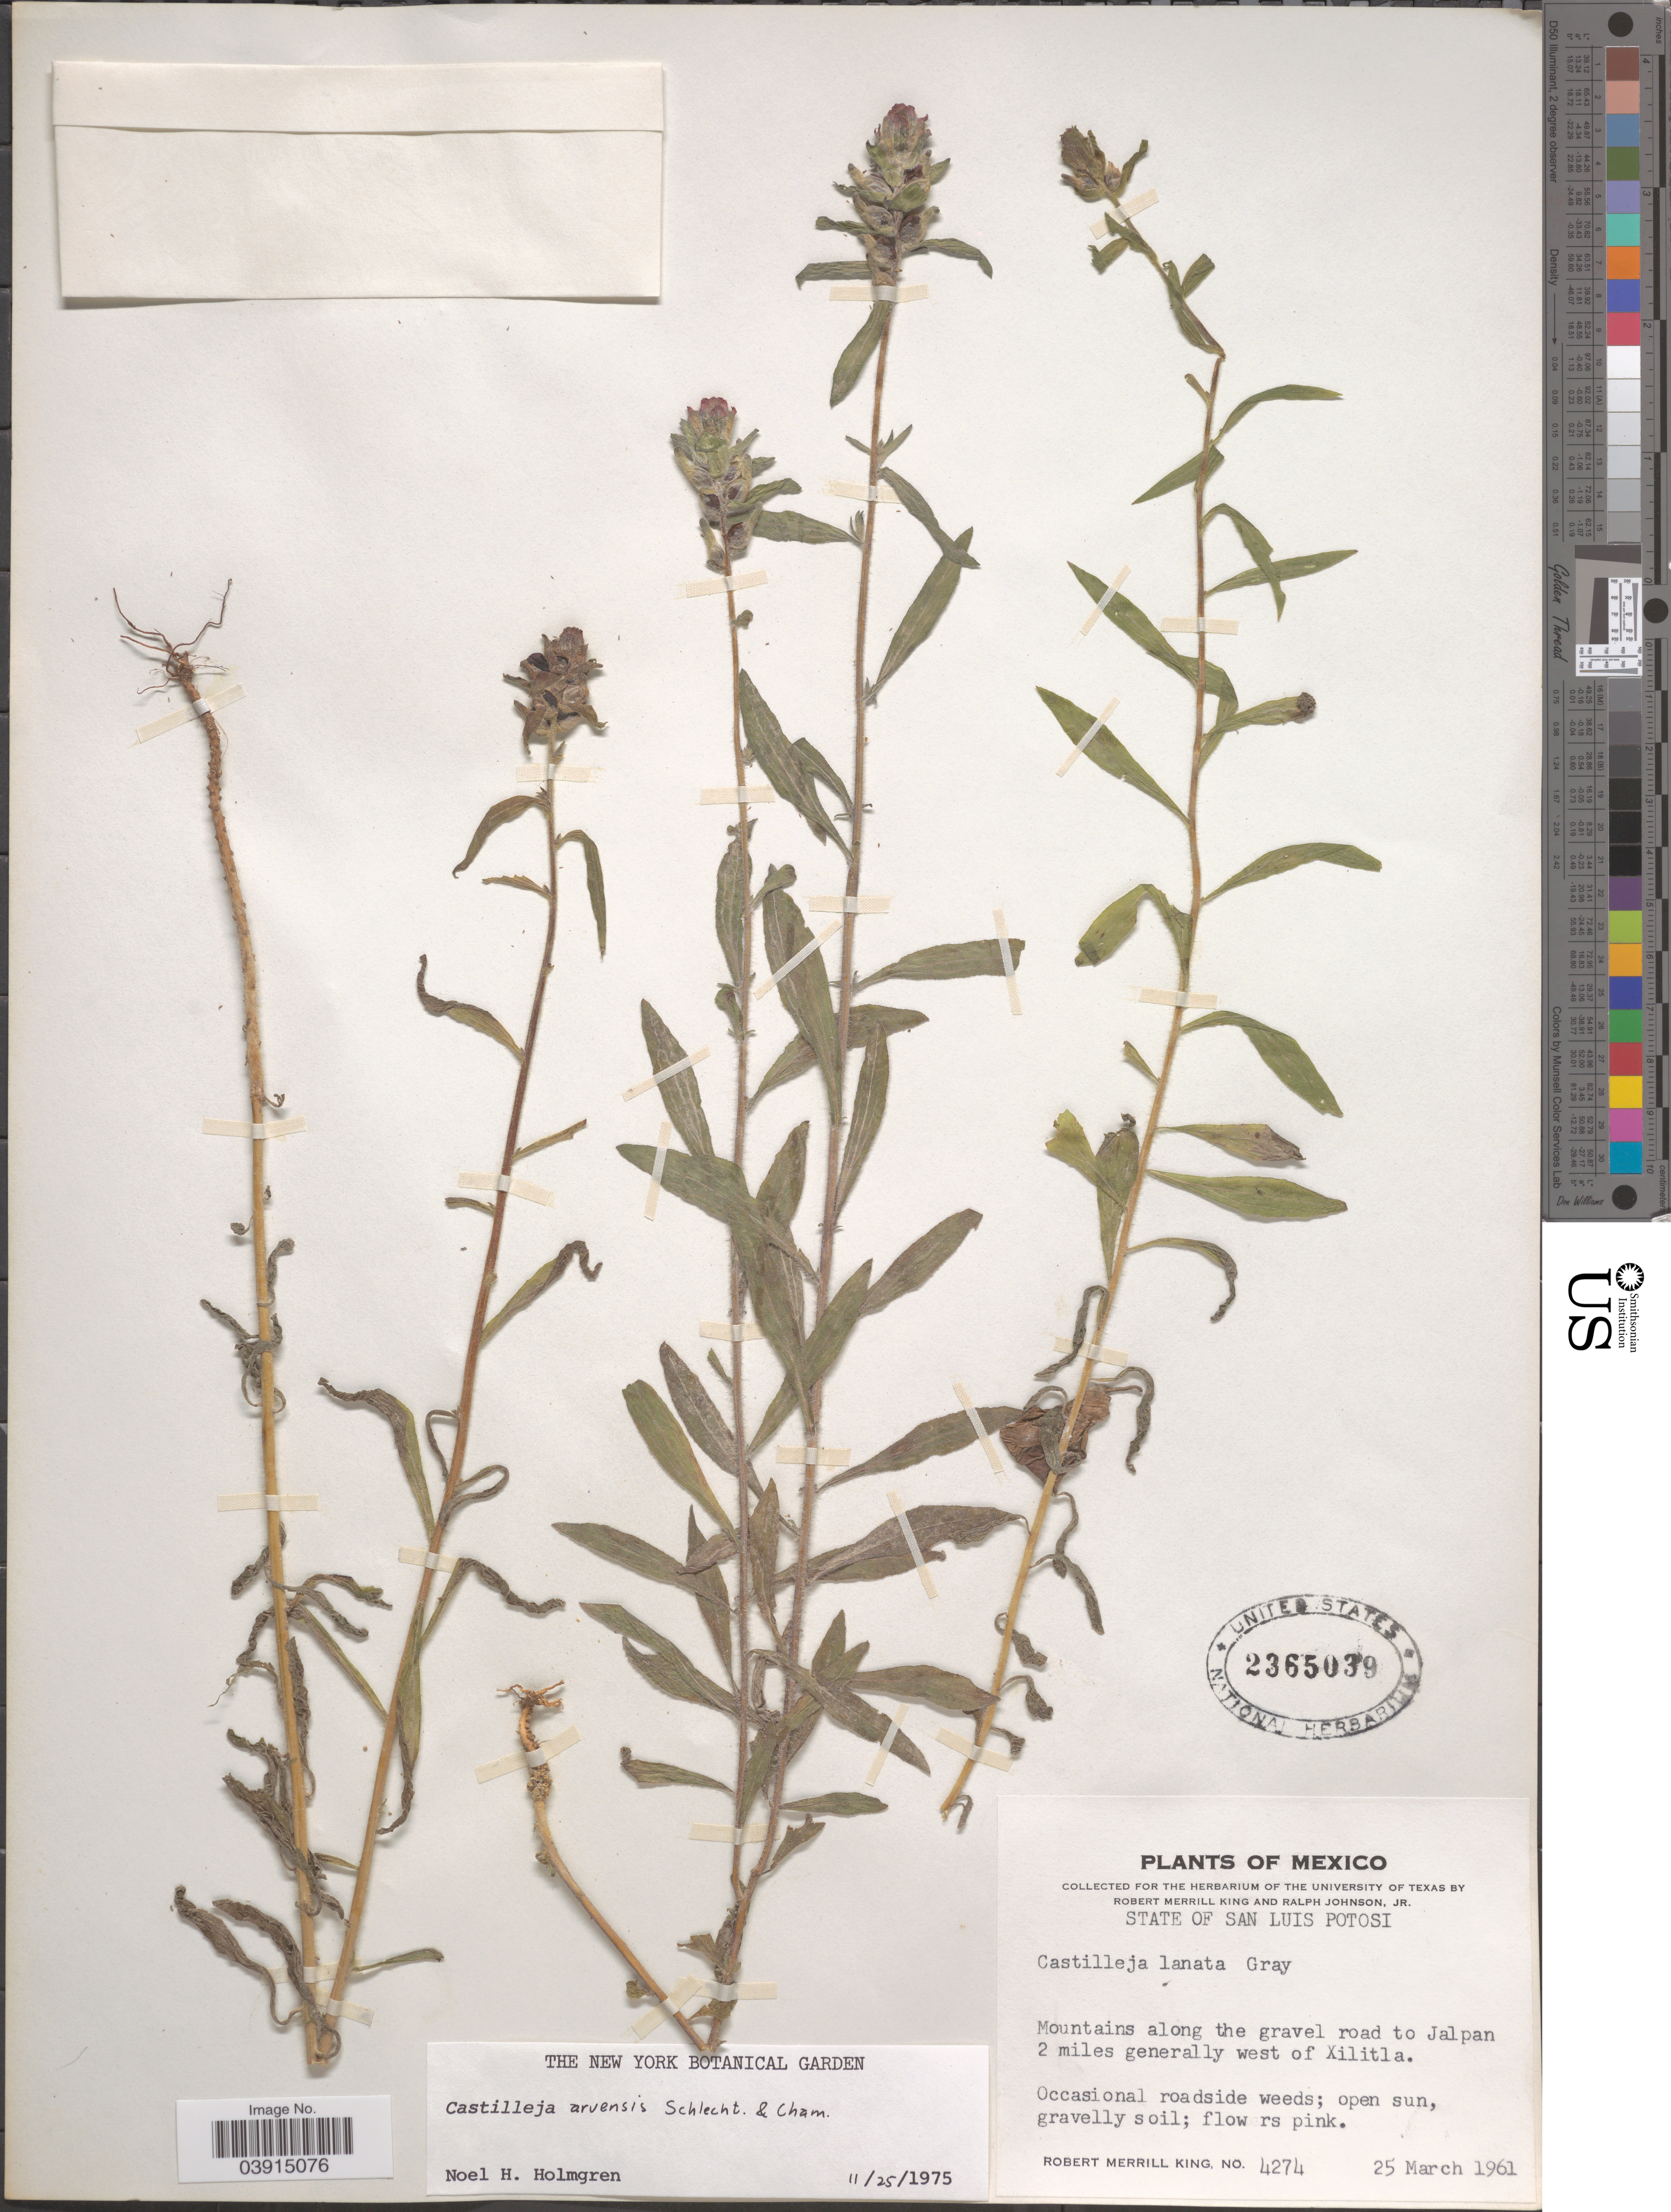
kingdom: Plantae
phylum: Tracheophyta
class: Magnoliopsida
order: Lamiales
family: Orobanchaceae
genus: Castilleja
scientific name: Castilleja arvensis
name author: Schltdl. & Cham.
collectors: R. M. King & R. Johnson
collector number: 4274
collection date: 1961-03-25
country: Mexico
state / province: San Luis Potosí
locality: Mountains along the gravel road to Jalpan 2 miles generally west of Xilitla.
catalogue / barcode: US 2365039